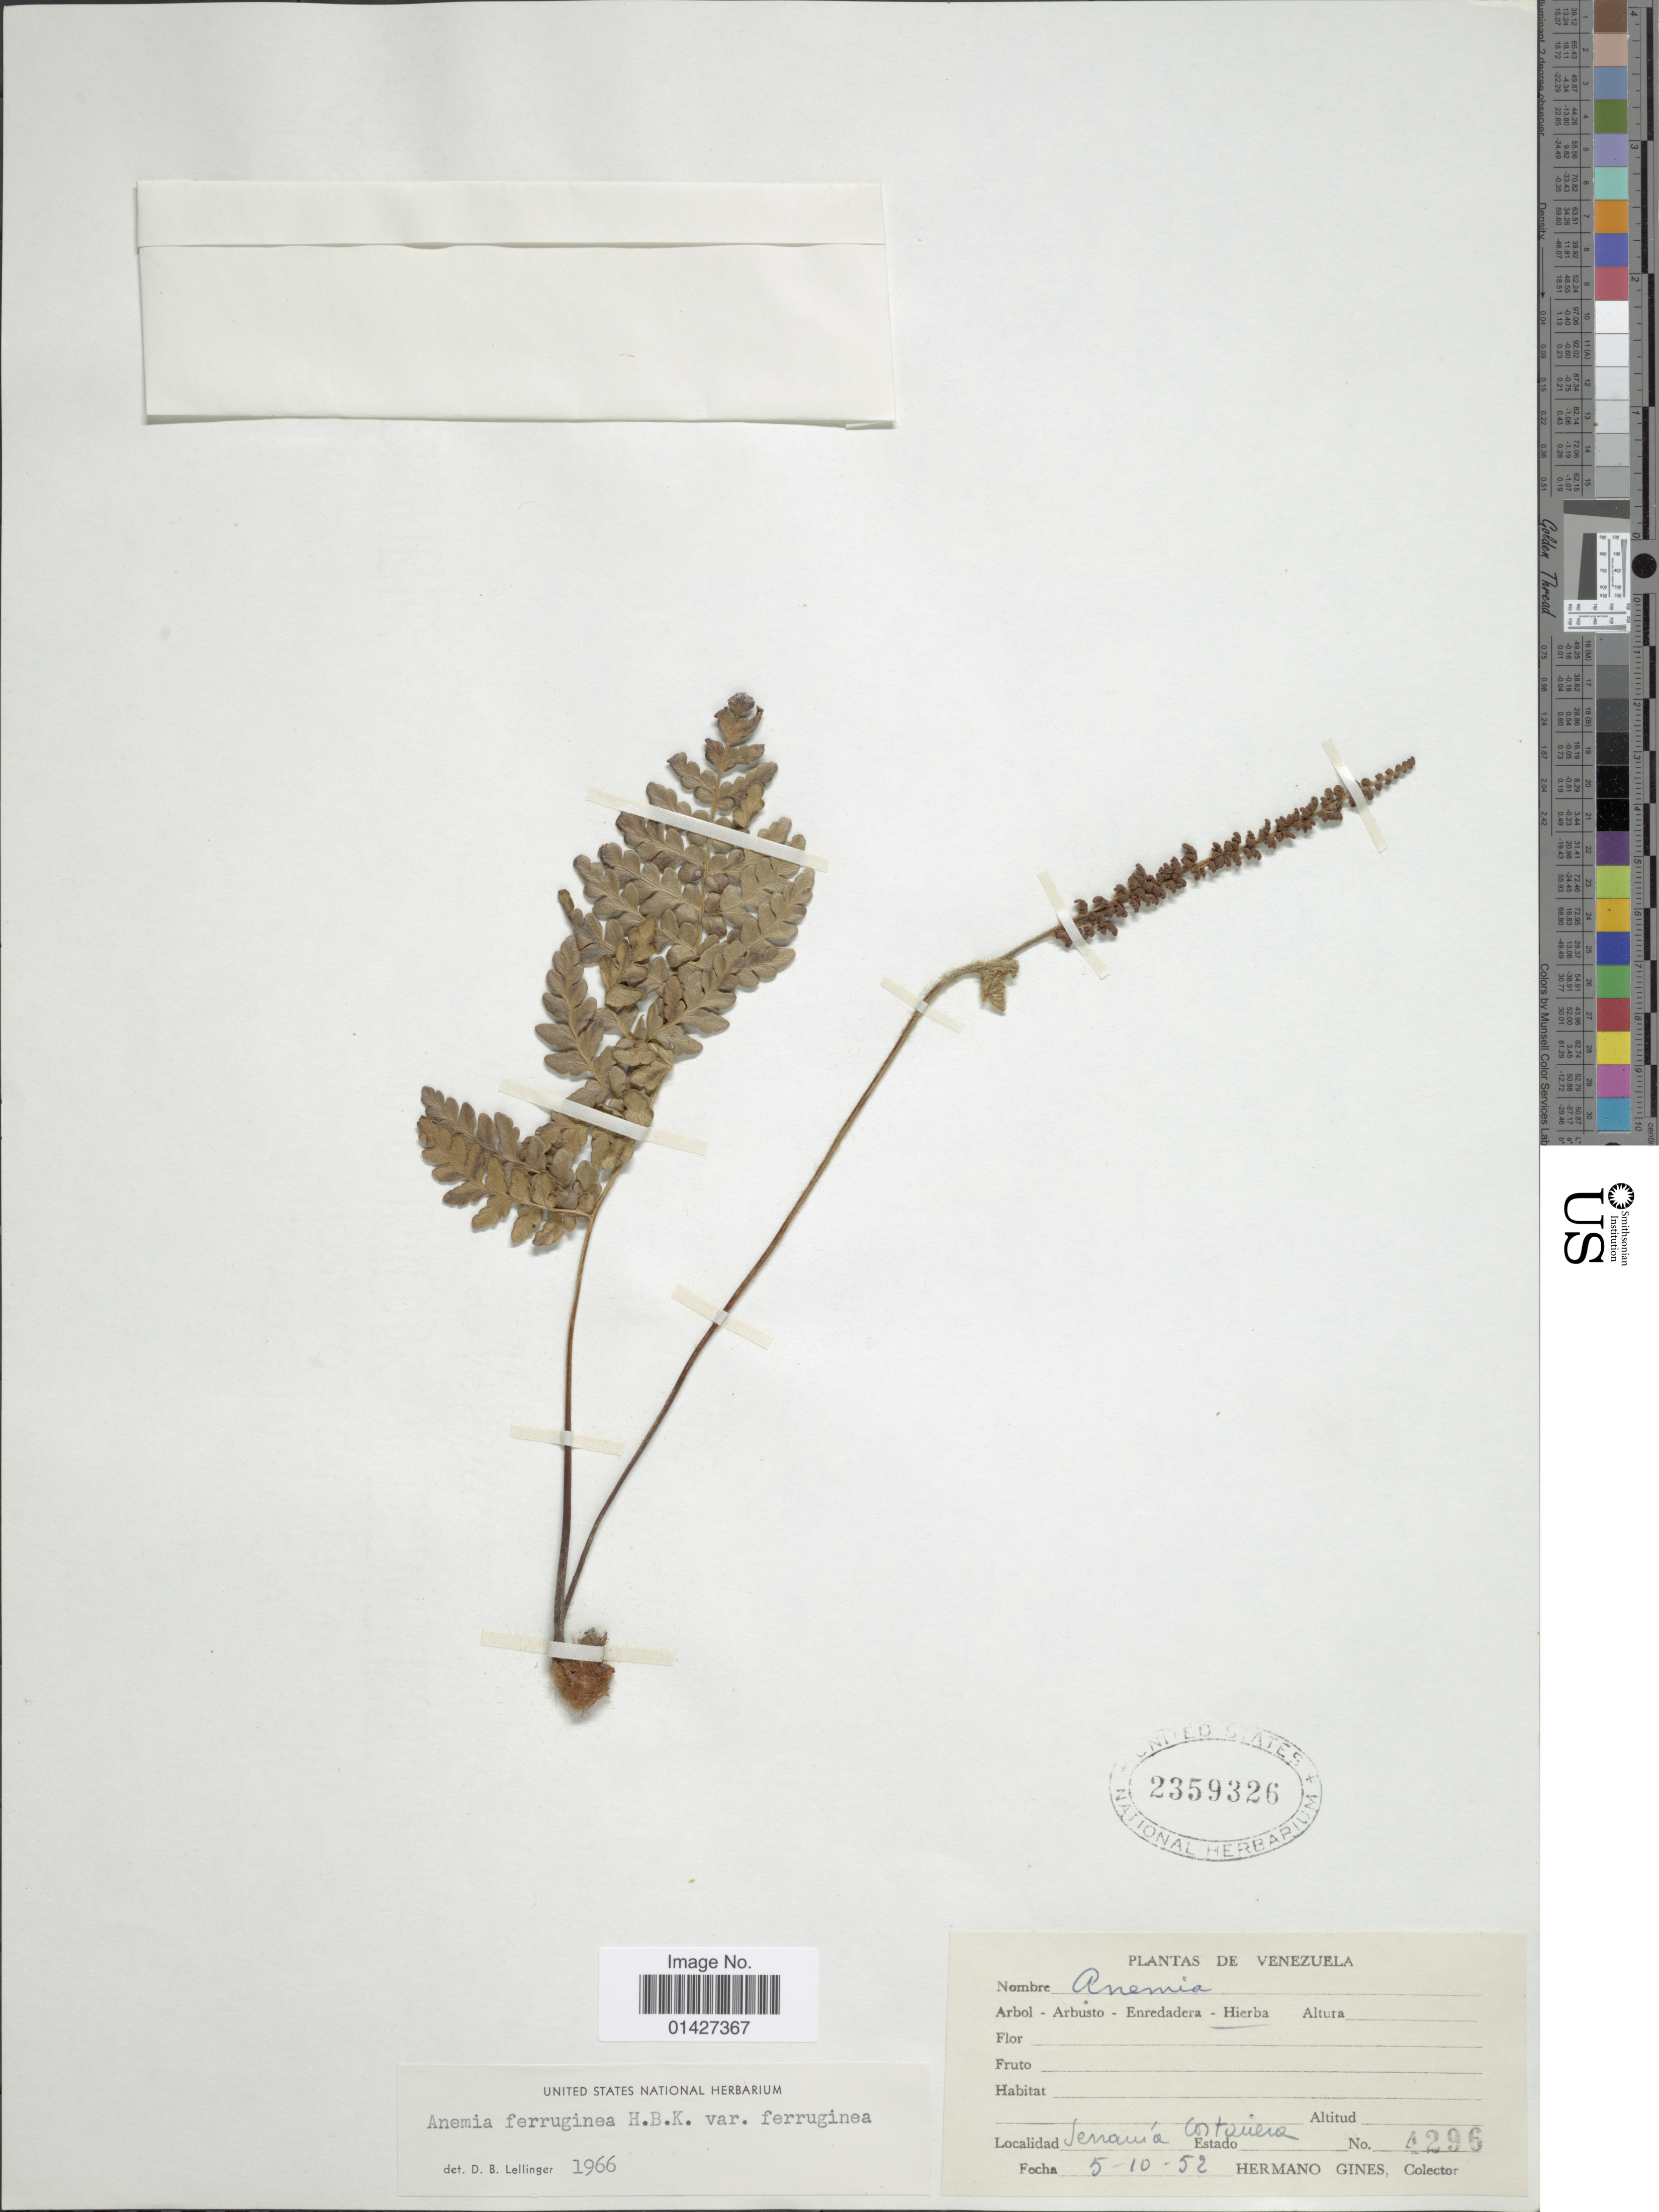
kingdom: Plantae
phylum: Tracheophyta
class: Polypodiopsida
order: Schizaeales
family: Anemiaceae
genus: Anemia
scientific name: Anemia ferruginea var. ferruginea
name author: Kunth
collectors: Bro. Gines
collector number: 4296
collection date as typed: Transcribed d/m/y: 5/10/52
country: Venezuela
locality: Localidad Senauía, Cortaura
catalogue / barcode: US 2359326